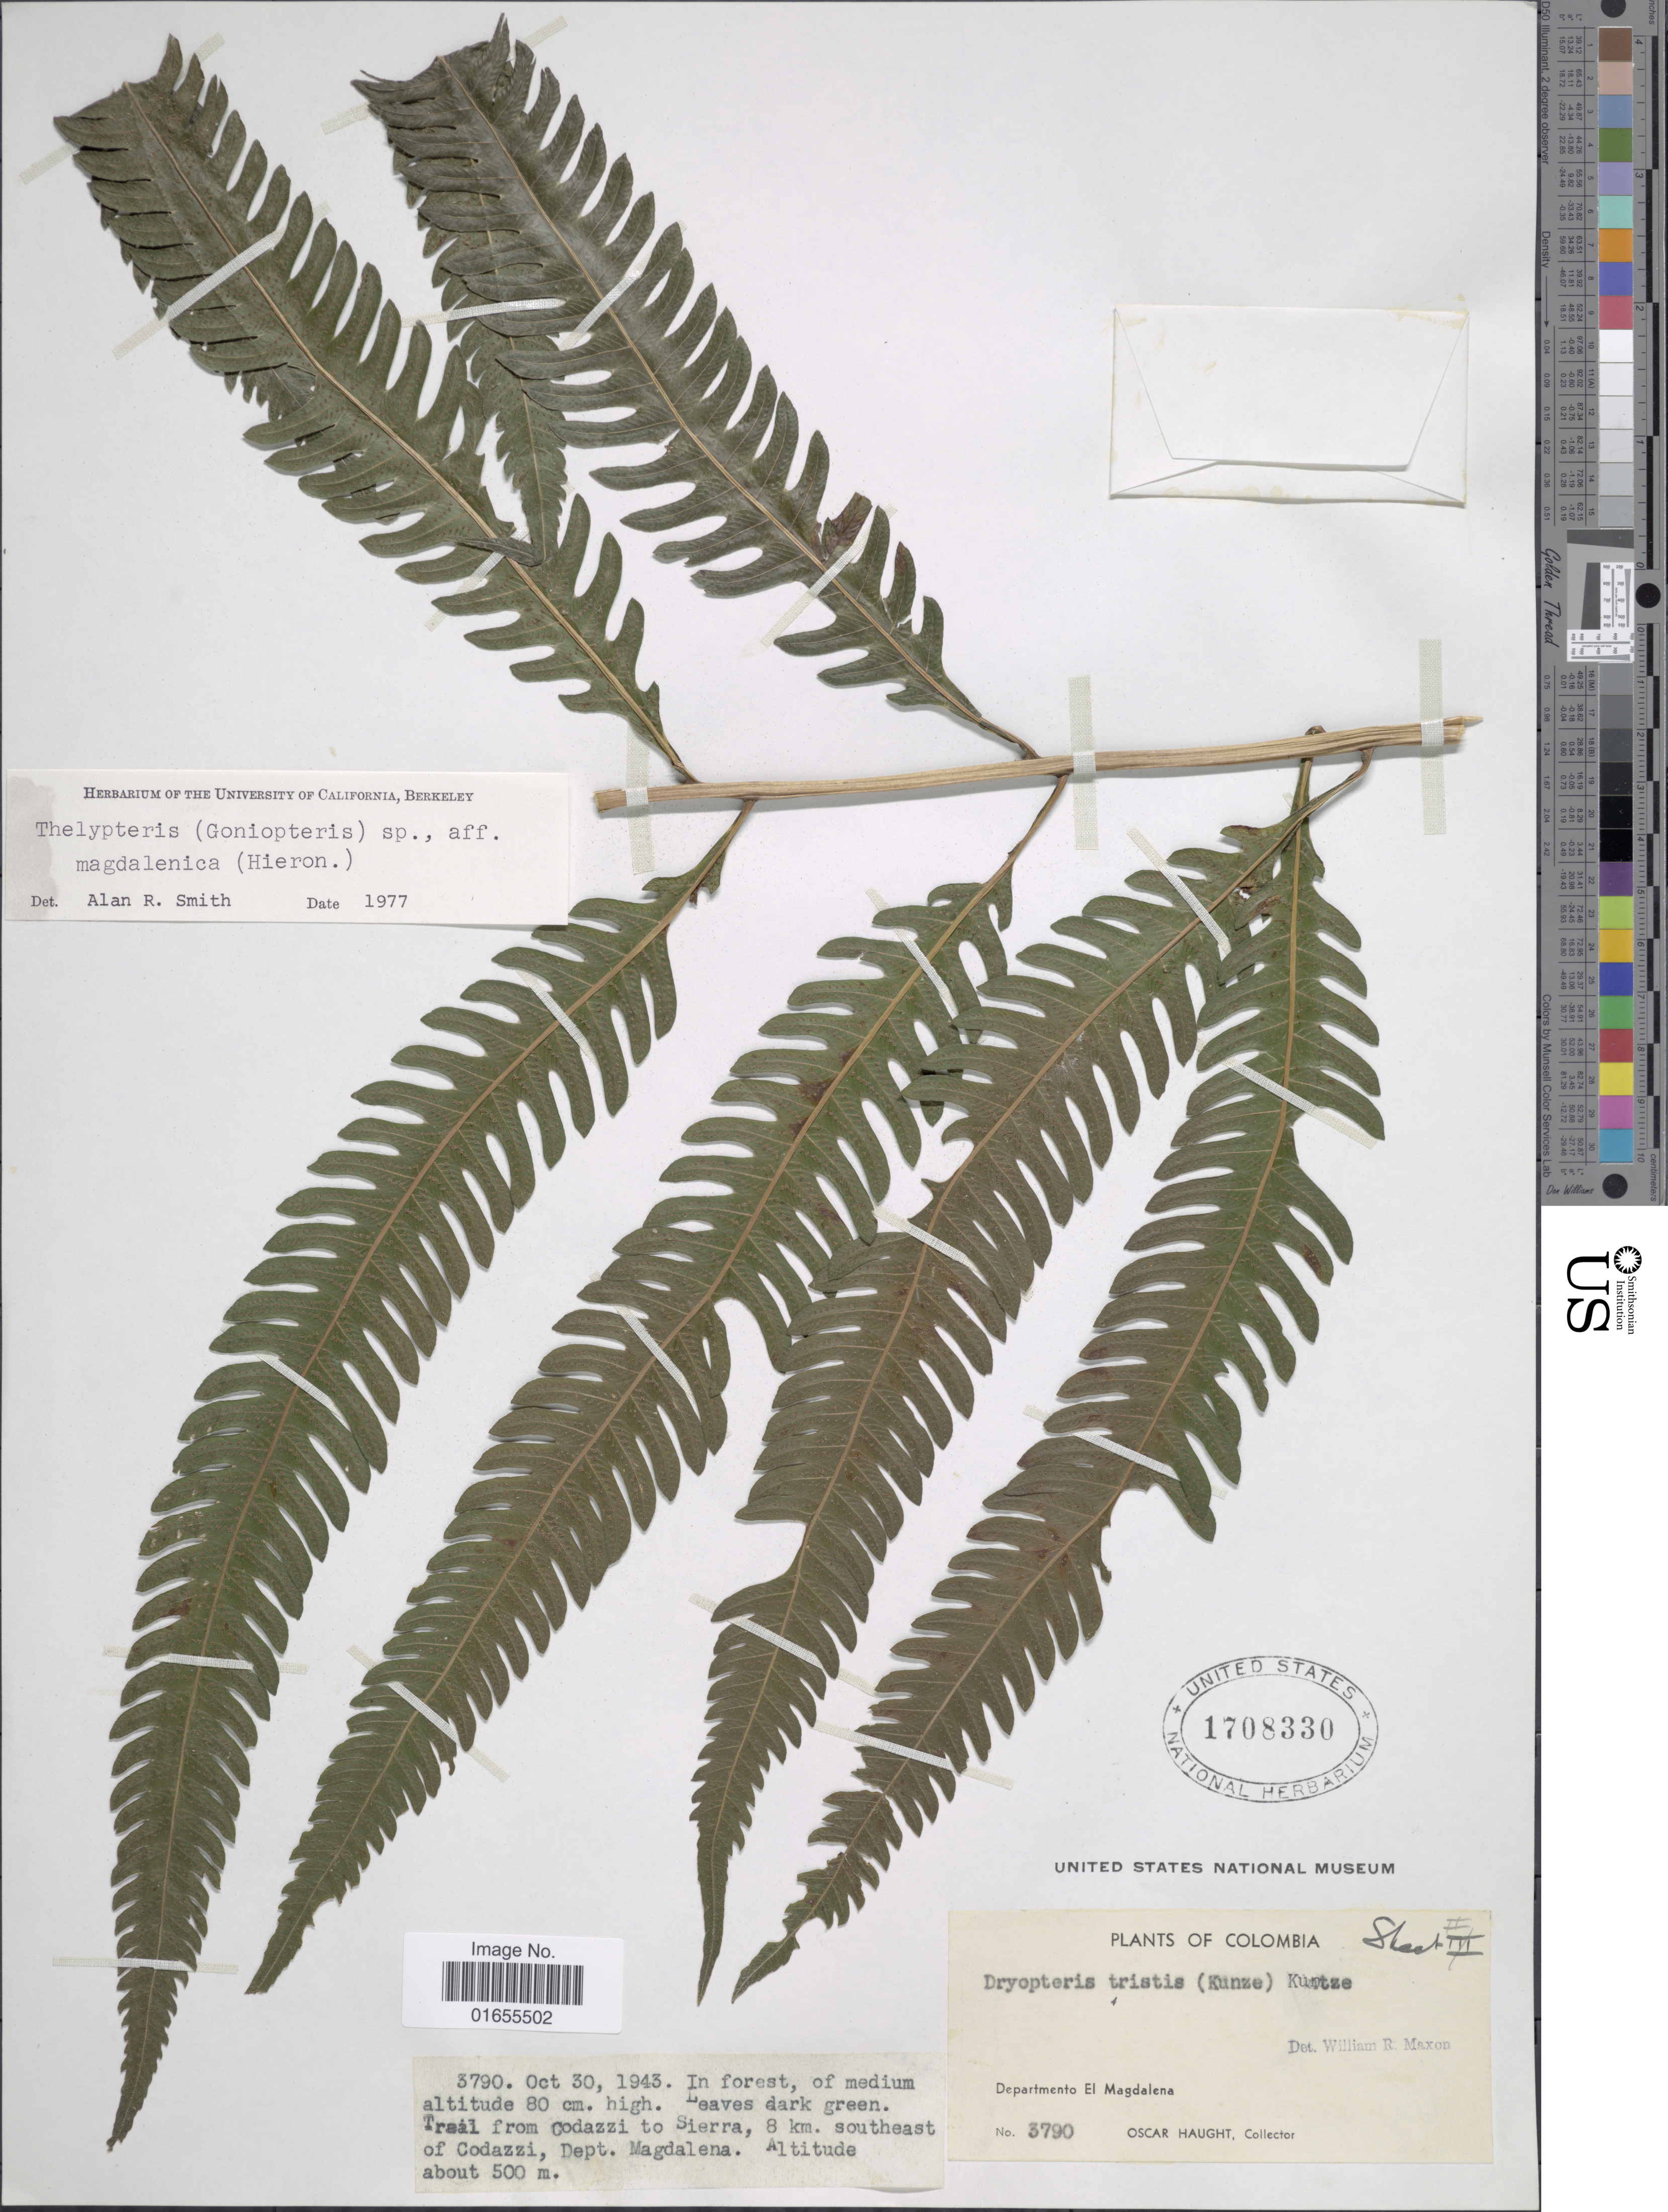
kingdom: Plantae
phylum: Tracheophyta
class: Polypodiopsida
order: Polypodiales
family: Thelypteridaceae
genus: Goniopteris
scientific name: Goniopteris magdelenica comb. nov., ined 2015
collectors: O. L. Haught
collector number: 3790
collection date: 1943-10-30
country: Colombia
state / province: Magdalena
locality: Trail from Codazzi to Sierra, 8 km. southeast of Codazzi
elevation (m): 500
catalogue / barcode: US 1708330